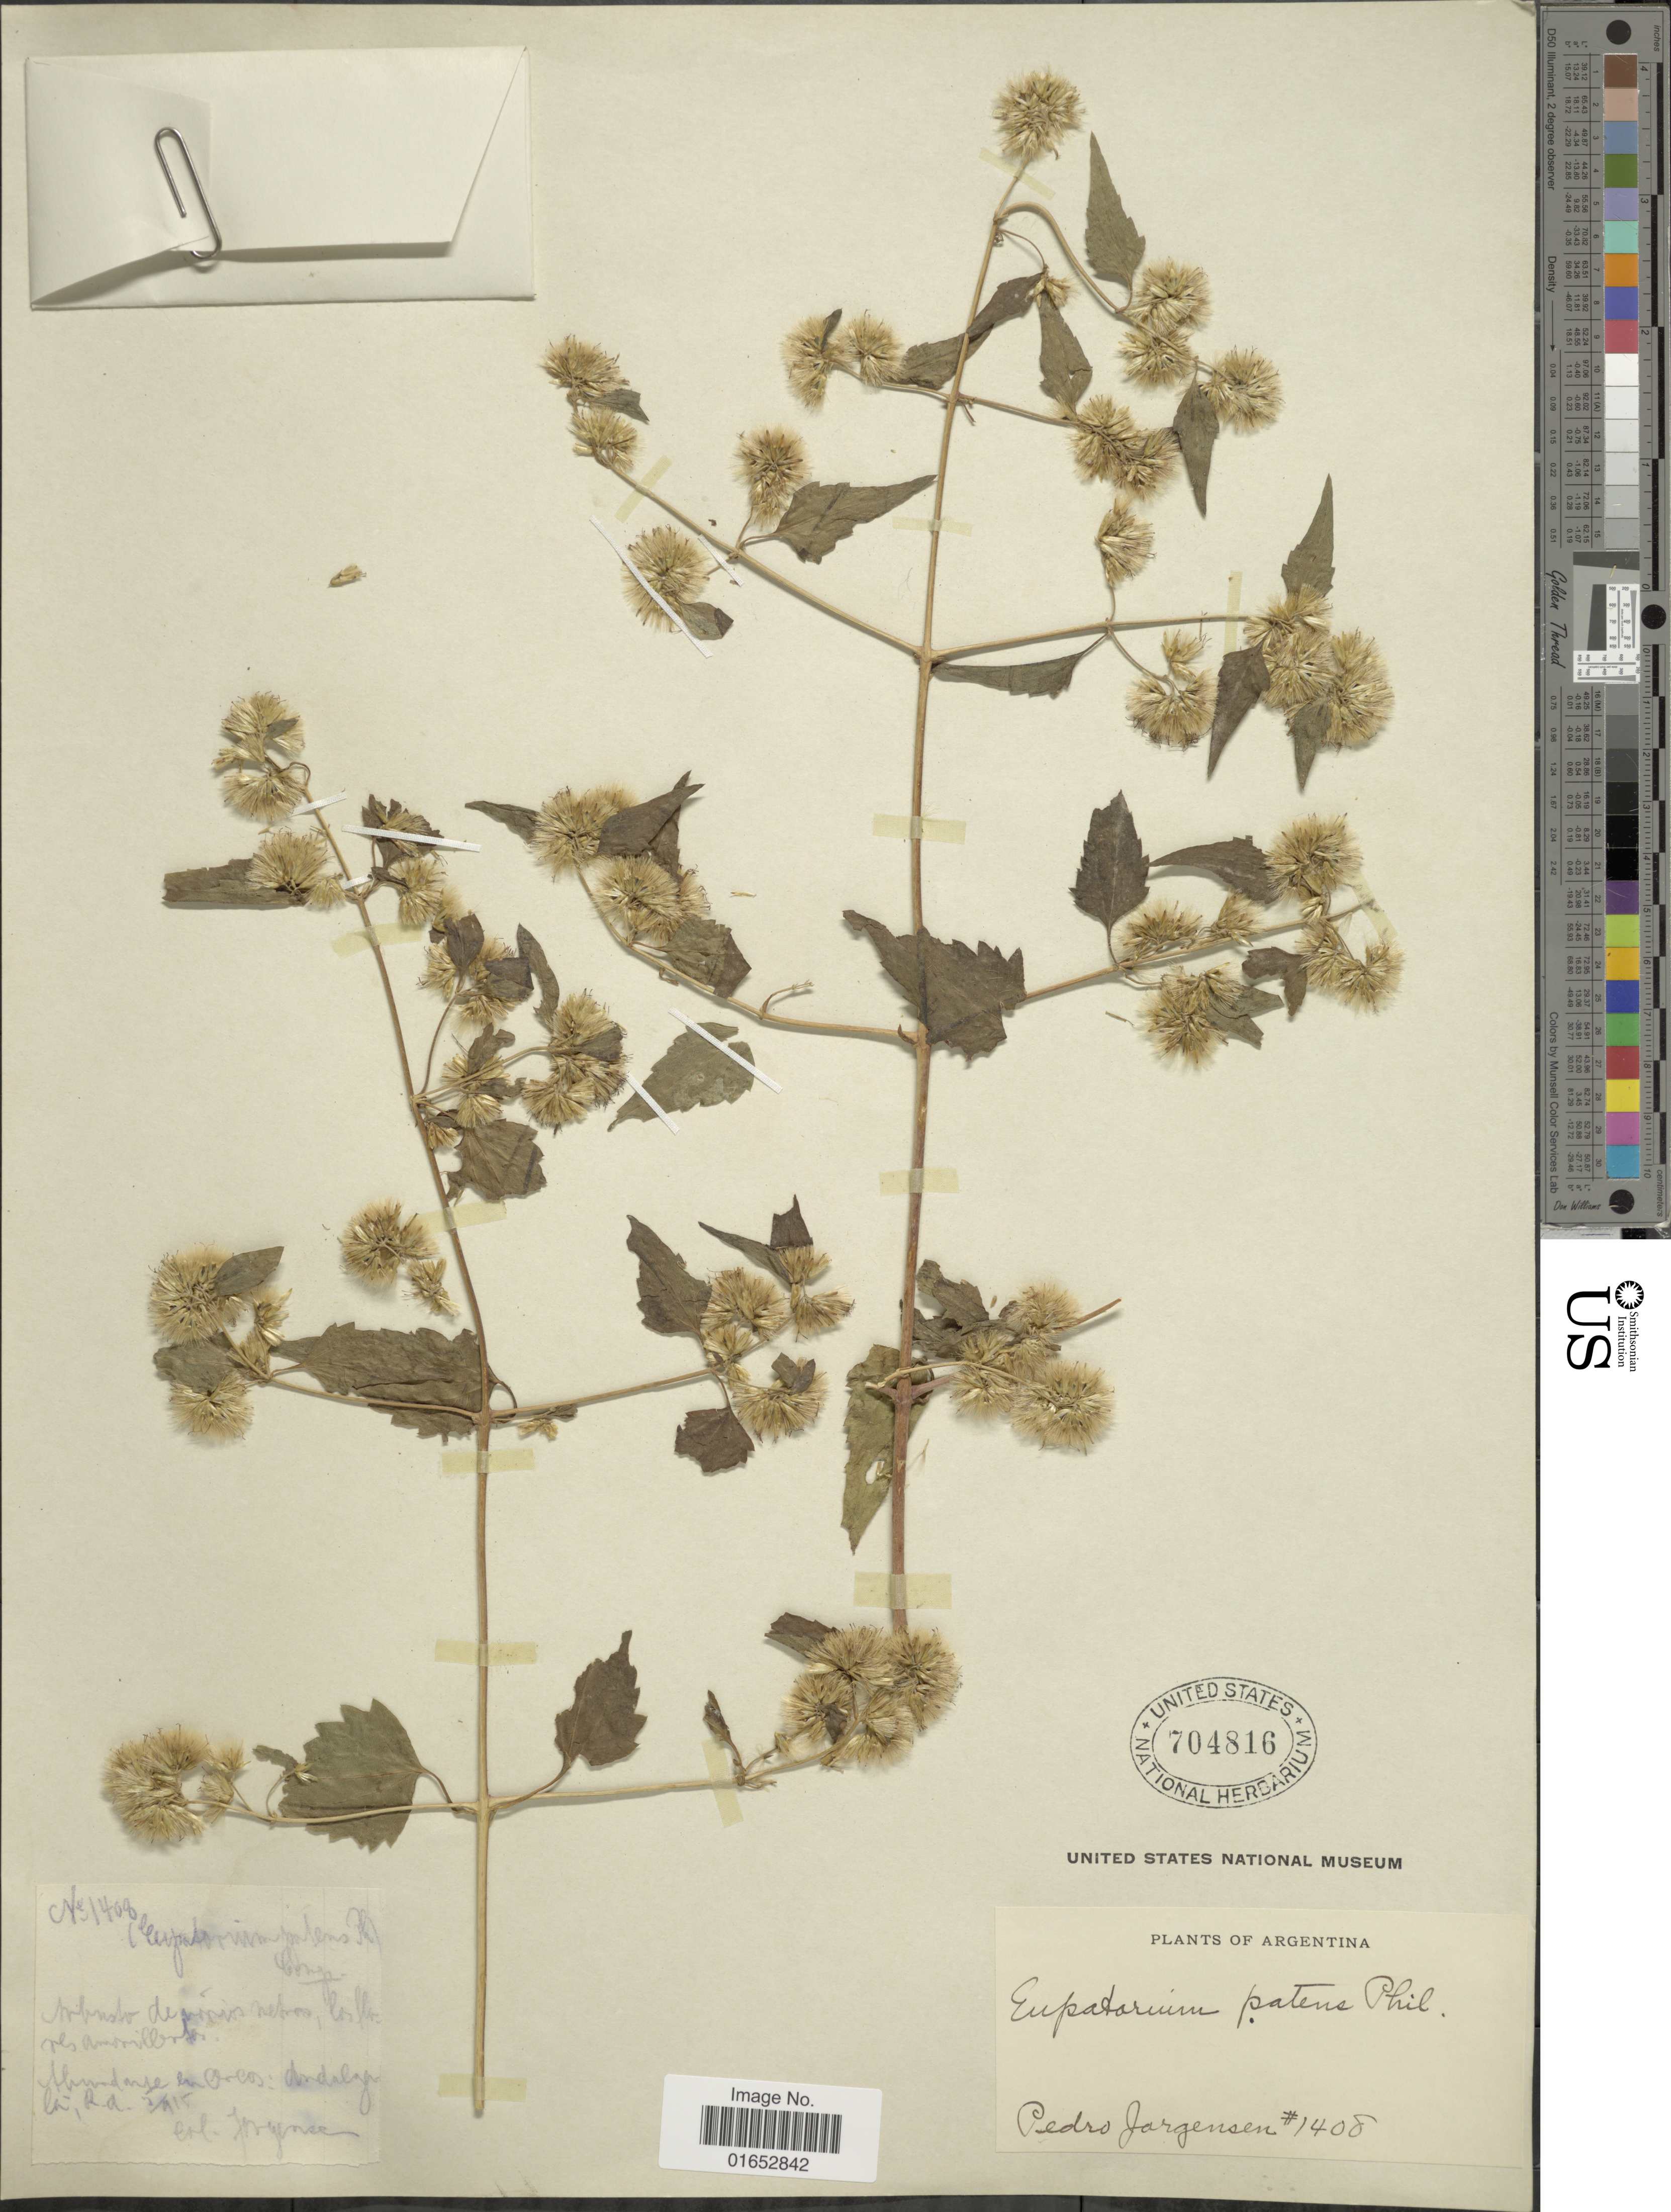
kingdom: Plantae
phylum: Tracheophyta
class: Magnoliopsida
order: Asterales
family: Asteraceae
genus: Austrobrickellia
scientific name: Austrobrickellia arnottii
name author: (Baker) R.M. King & H. Rob.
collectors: P. Jörgensen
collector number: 1408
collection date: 1915-02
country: Argentina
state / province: Catamarca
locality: Abundense en Orcos: andalgala, R. D.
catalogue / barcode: US 704816